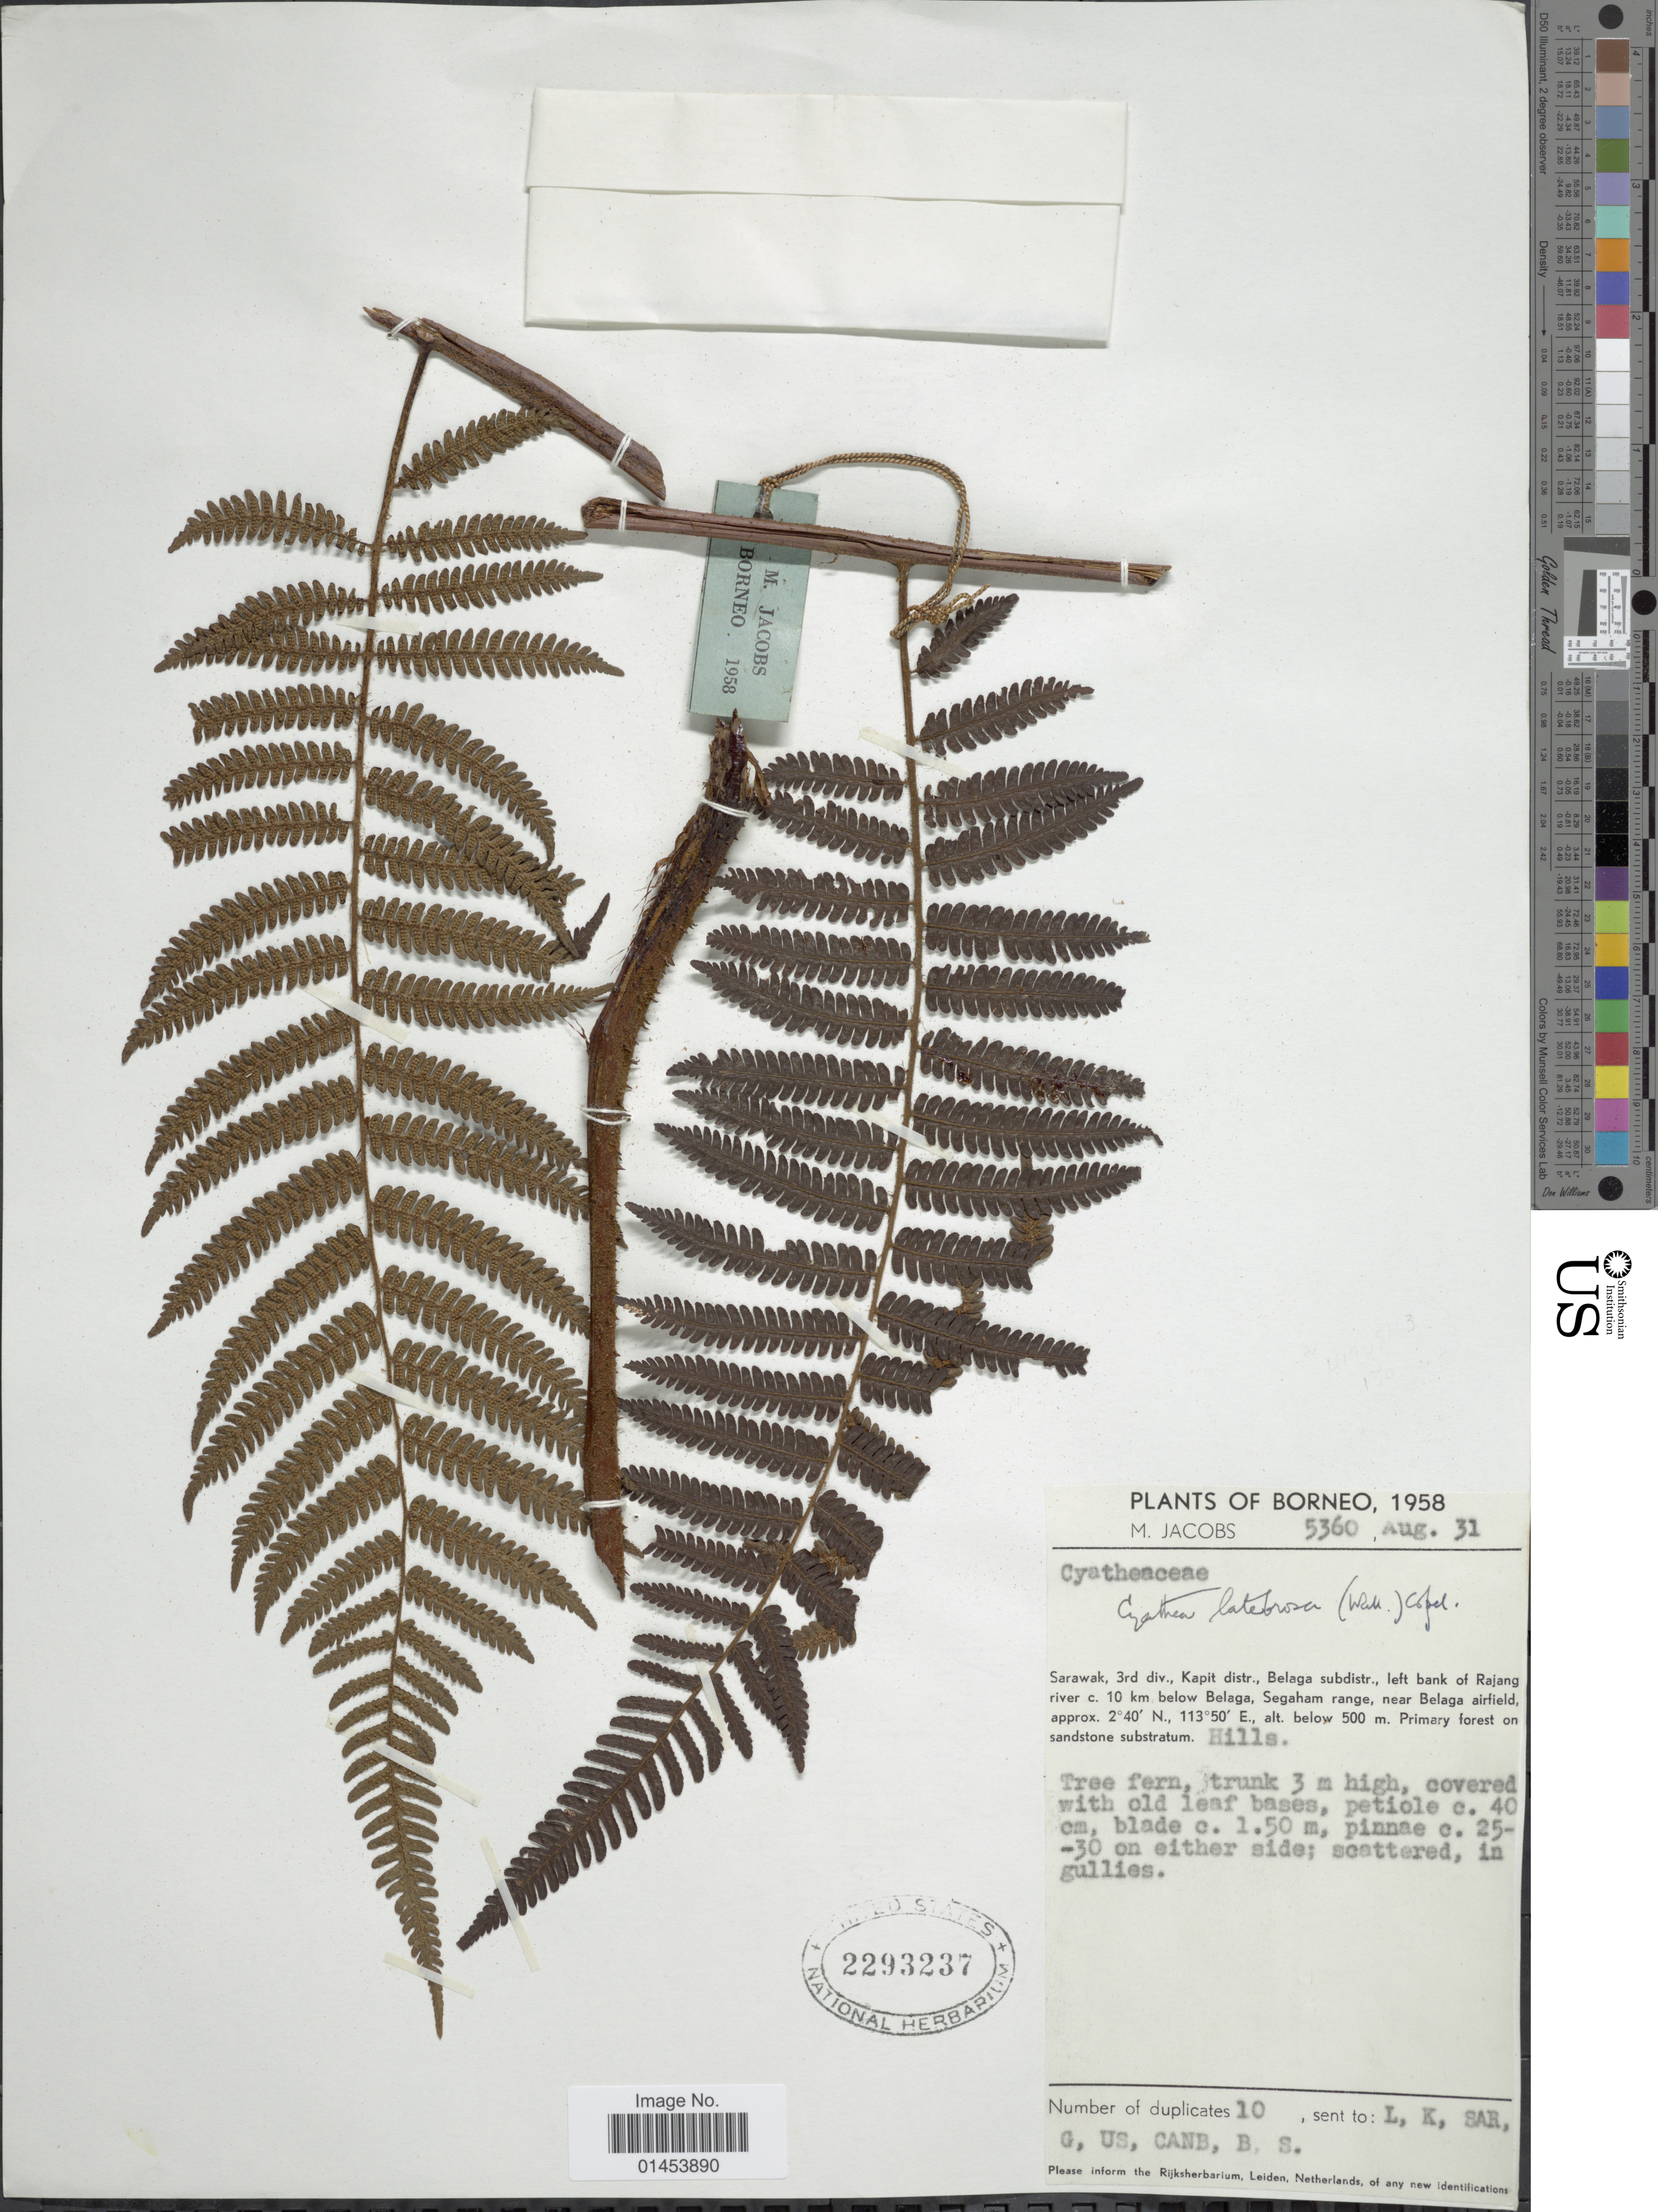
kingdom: Plantae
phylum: Tracheophyta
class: Polypodiopsida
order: Cyatheales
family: Cyatheaceae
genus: Cyathea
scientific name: Cyathea latebrosa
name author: (Wall. ex Hook.) Copel.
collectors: M. Jacobs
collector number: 5360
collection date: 1958-08-31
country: Malaysia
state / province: Sarawak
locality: Borneo, Sarawak, 3rd div. Kapit distr. Belaga subdistr., left bank of Rajang river c. 10km below Belaga, Segaham range, near Belaga airfield,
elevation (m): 500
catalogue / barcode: US 2293237